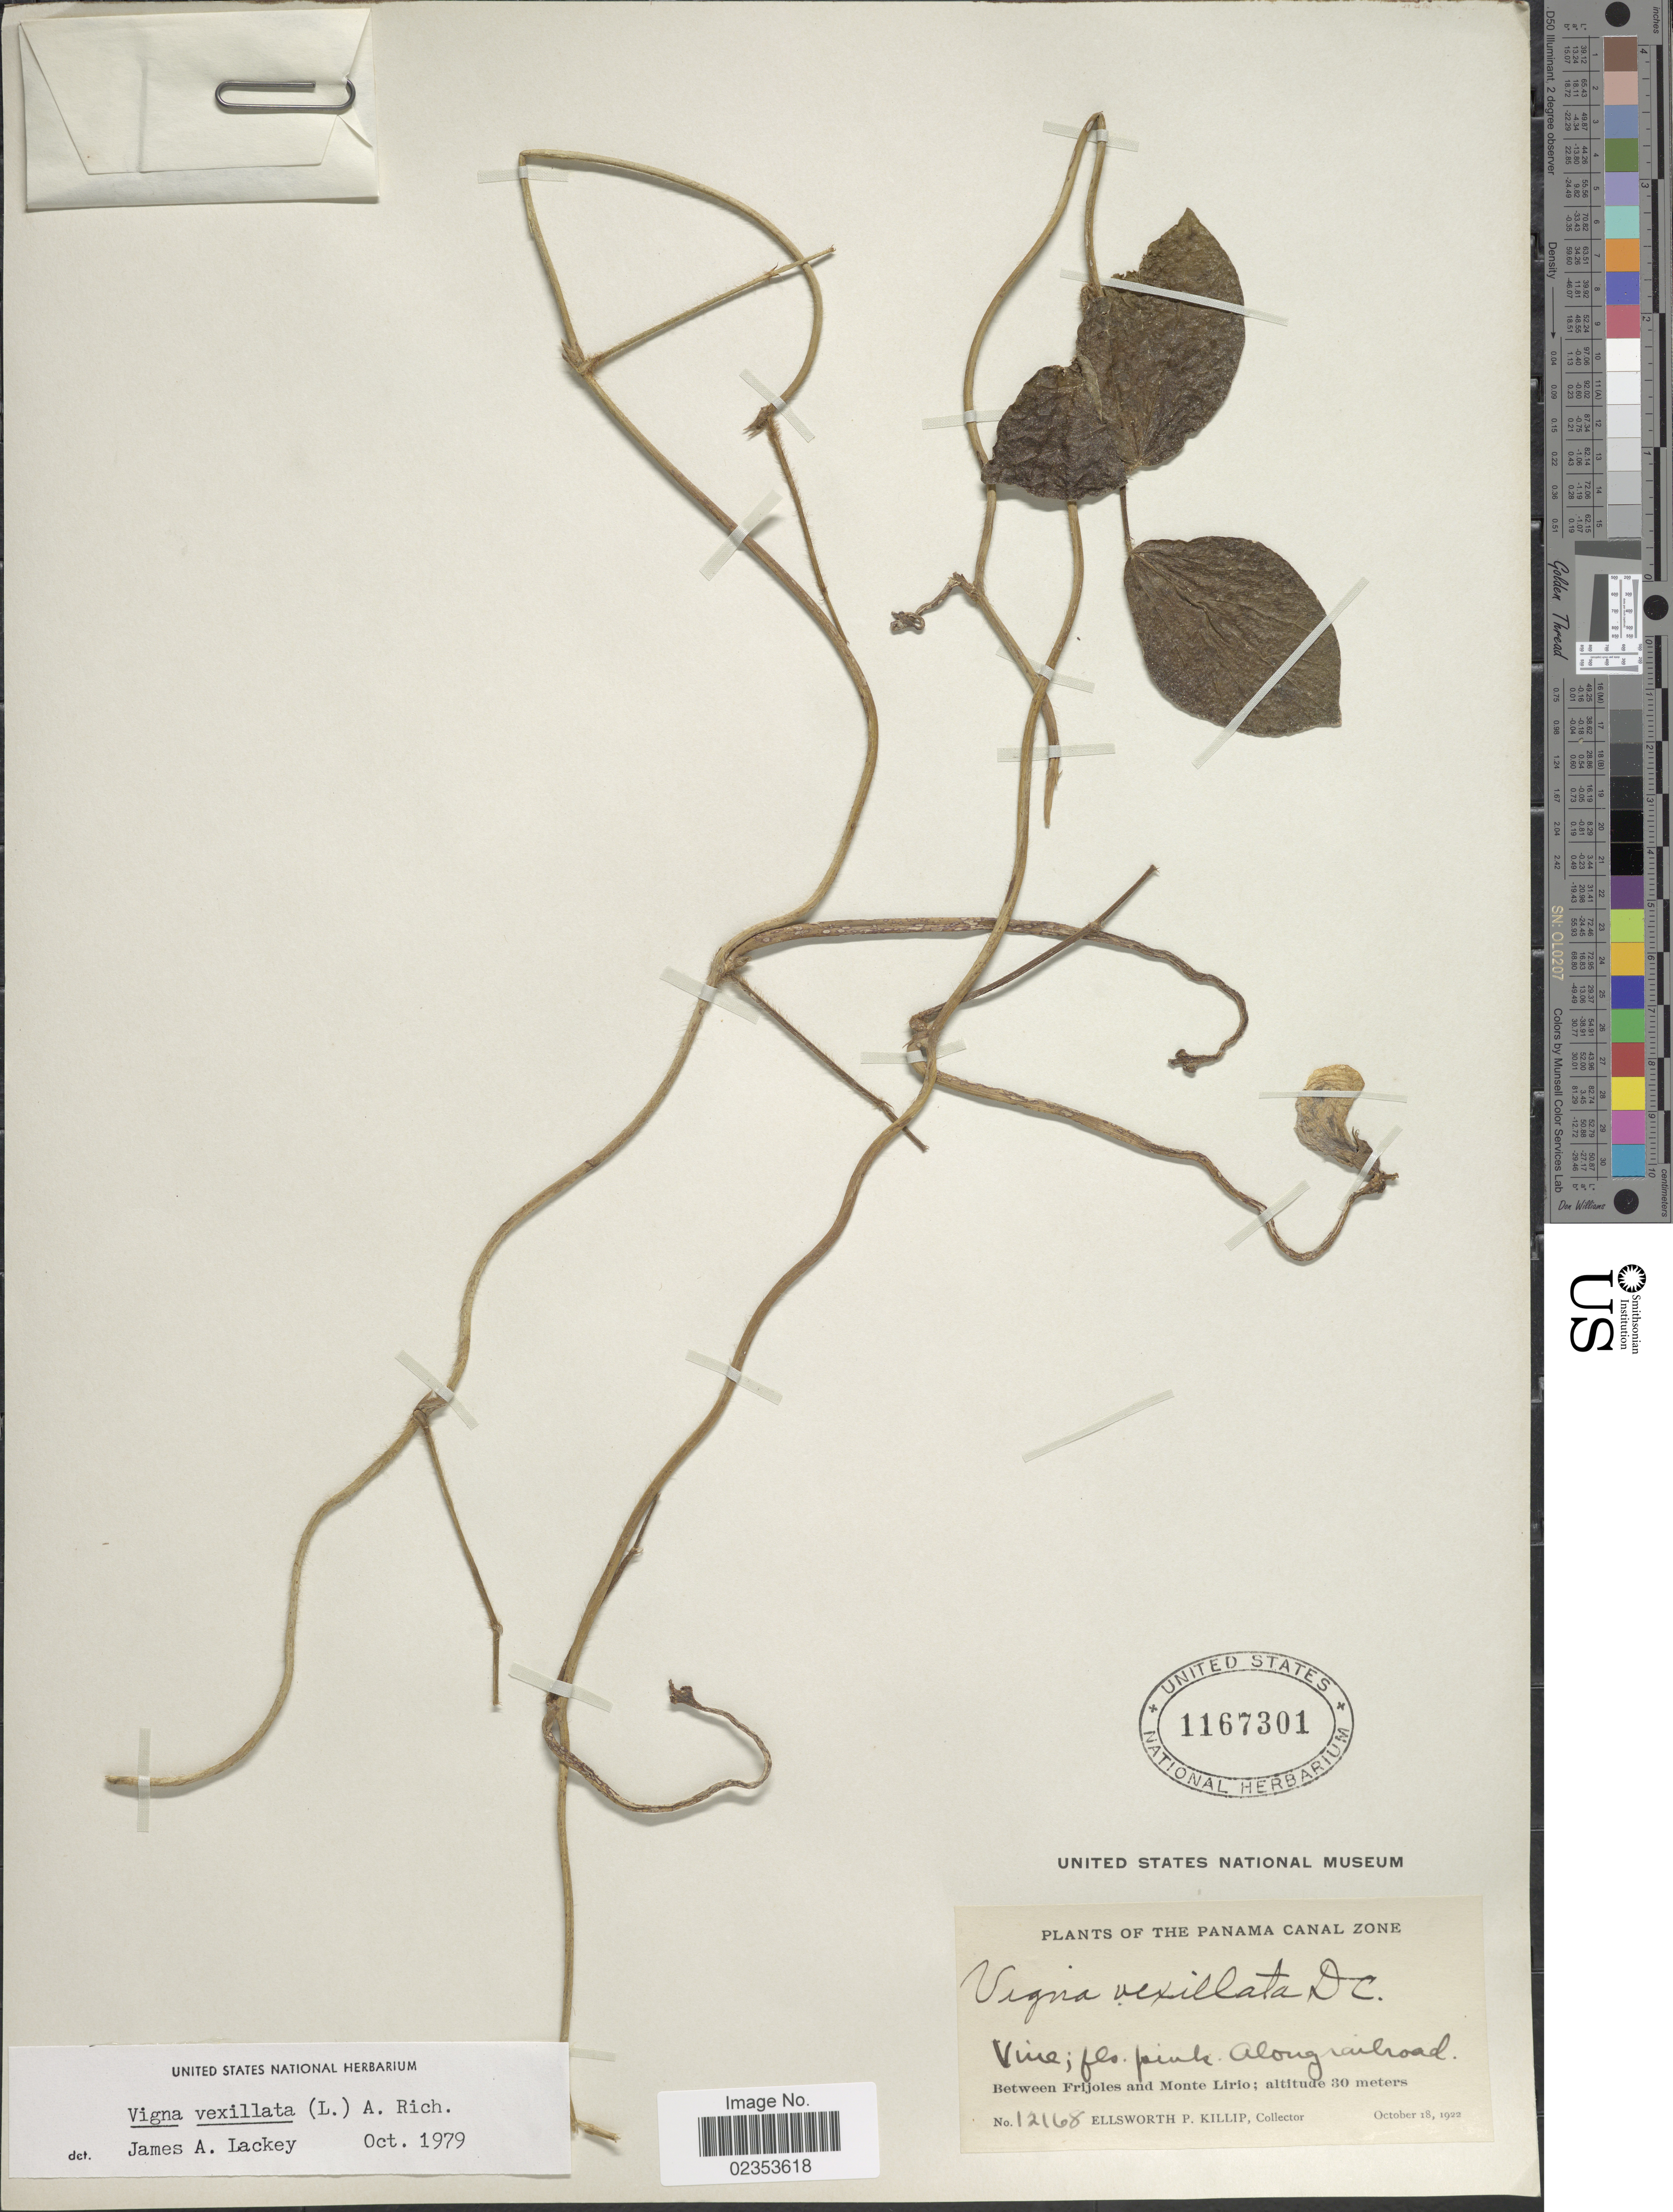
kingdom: Plantae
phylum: Tracheophyta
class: Magnoliopsida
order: Fabales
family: Fabaceae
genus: Vigna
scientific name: Vigna vexillata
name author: (L.) A. Rich.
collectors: E. P. Killip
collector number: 12168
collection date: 1922-10-18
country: Panama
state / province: Colón / Panamá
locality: Panama Canal Zone. Between Frijoles and Monte Lirio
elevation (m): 30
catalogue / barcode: US 1167301